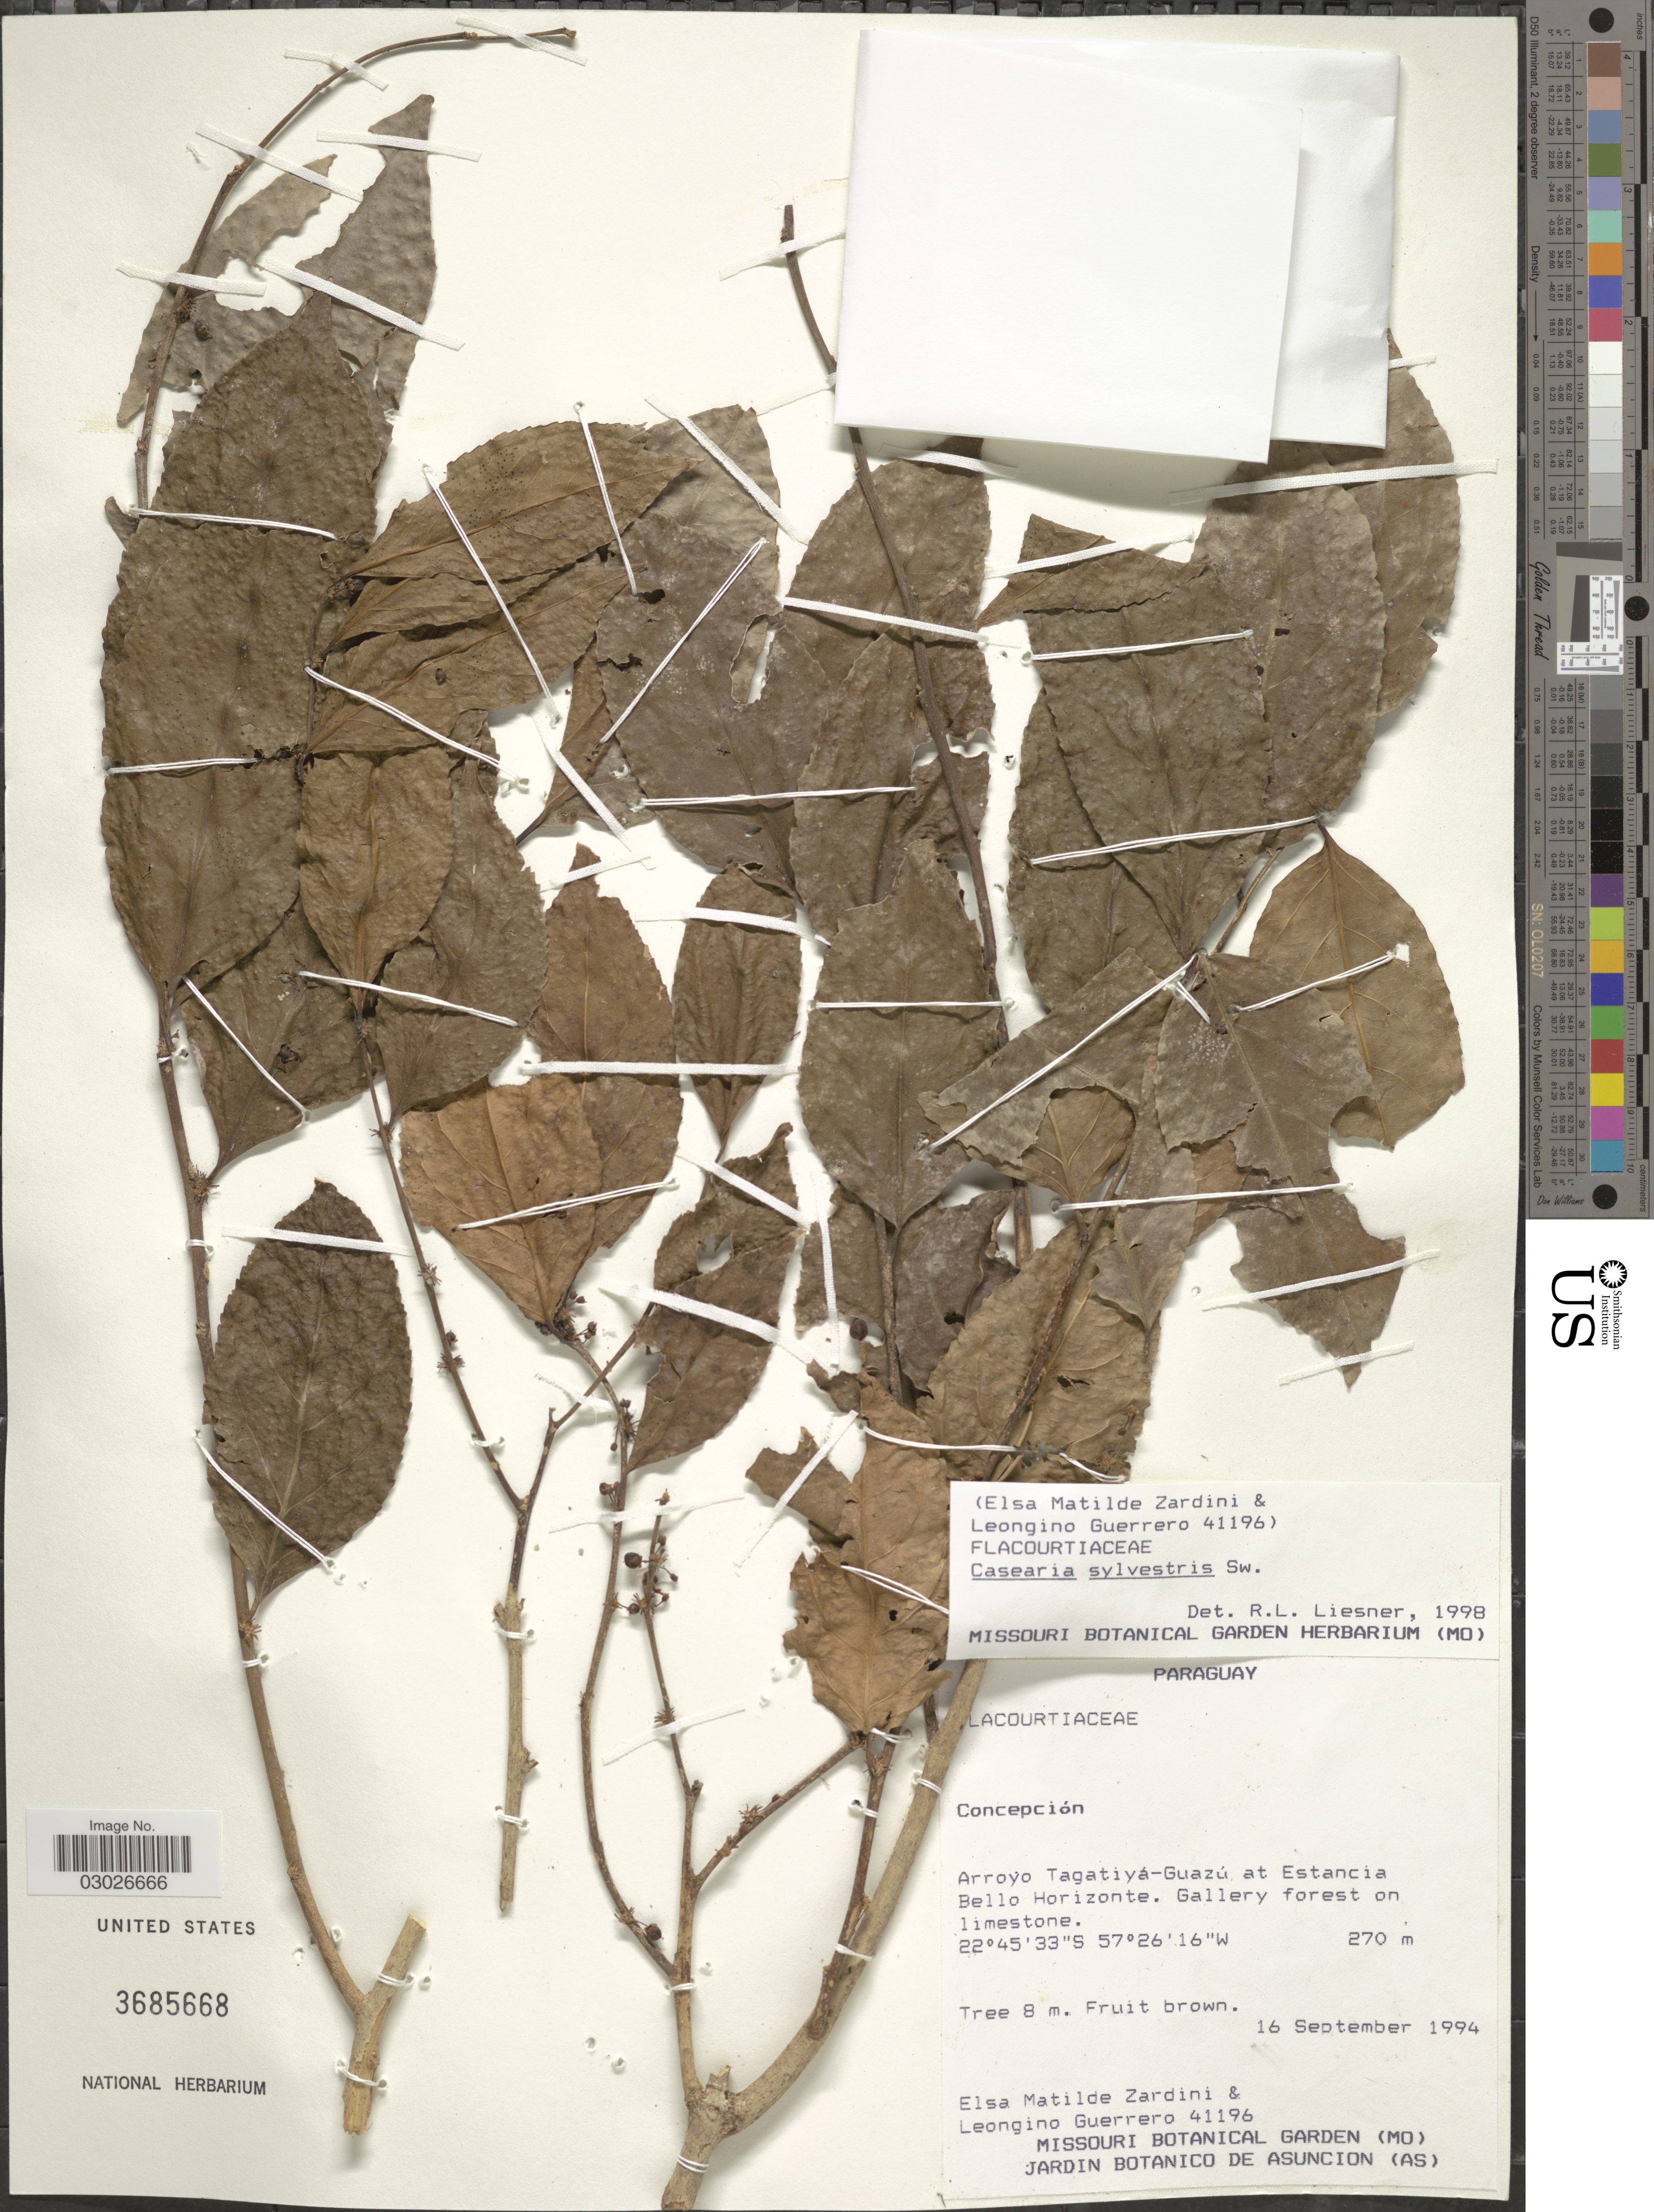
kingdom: Plantae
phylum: Tracheophyta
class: Magnoliopsida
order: Malpighiales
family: Salicaceae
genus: Casearia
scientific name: Casearia sylvestris var. sylvestris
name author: Sw.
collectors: E. M. Zardini & L. Guerrero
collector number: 41196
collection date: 1994-09-16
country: Paraguay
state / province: Concepcion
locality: Arroyo Tagatiyá-Guazú at Estancia Bello Horizonte. Gallery forest on limestone.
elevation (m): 270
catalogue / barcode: US 3685668